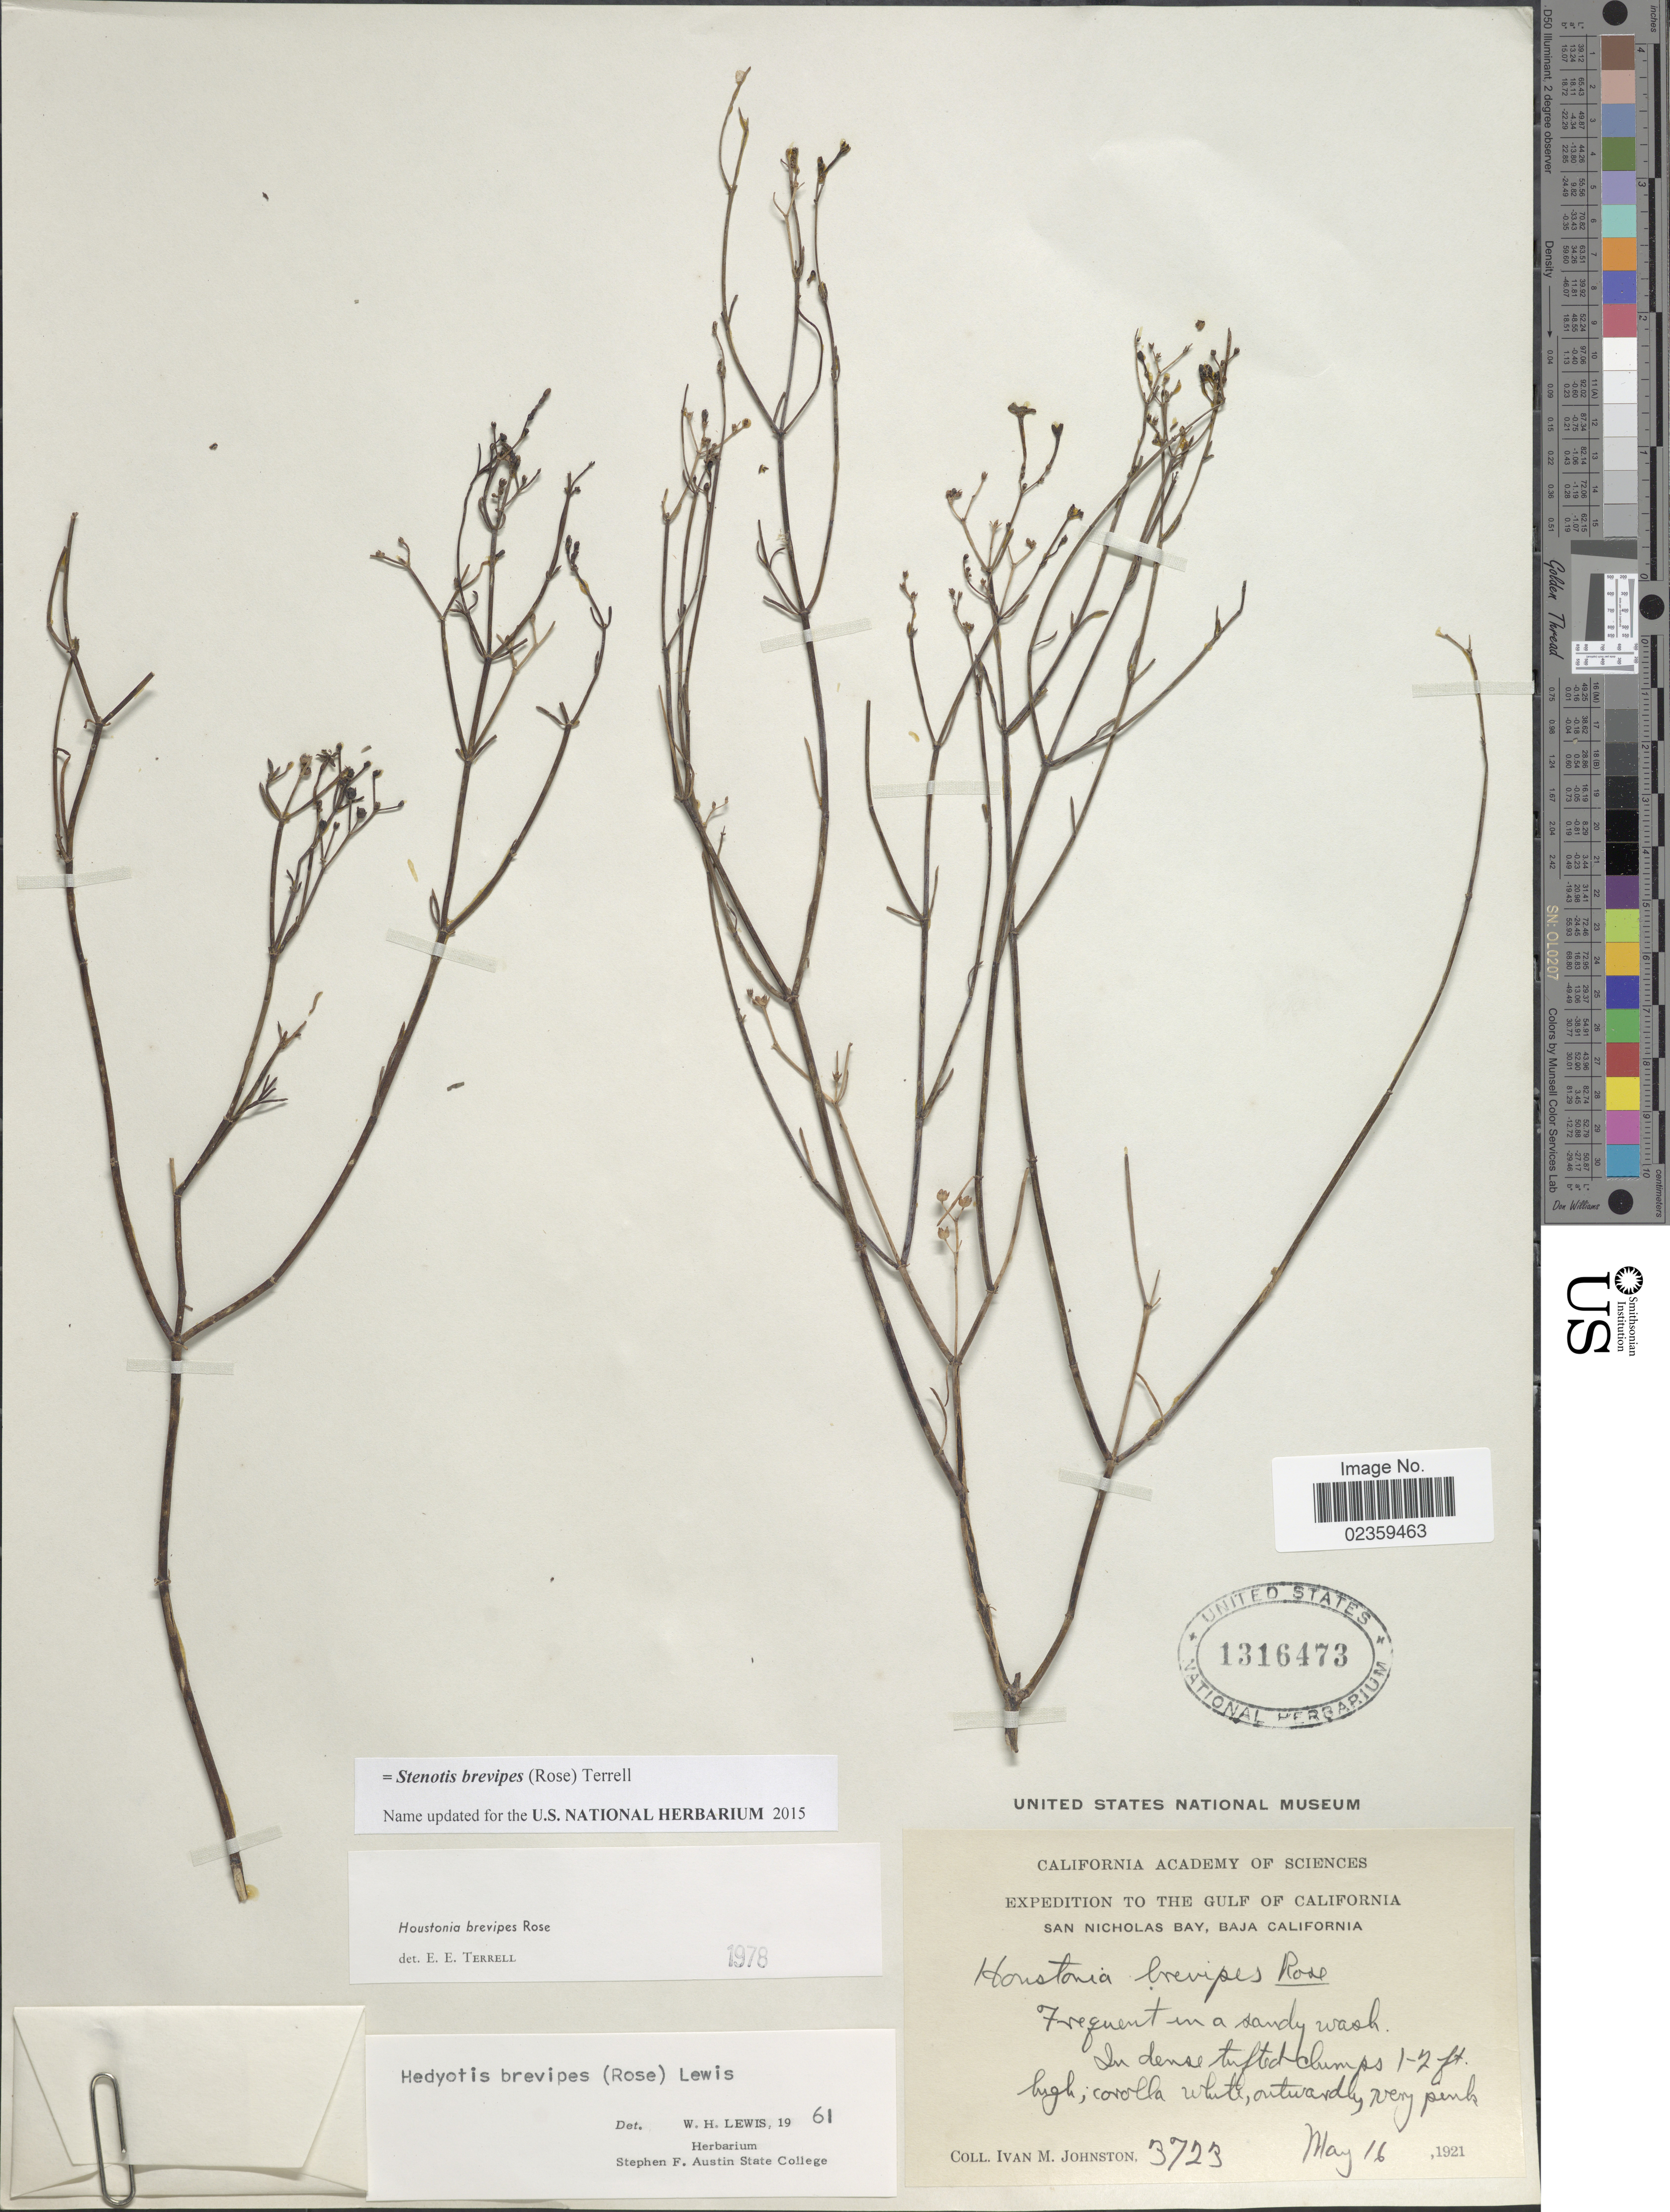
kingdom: Plantae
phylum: Tracheophyta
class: Magnoliopsida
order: Gentianales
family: Rubiaceae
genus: Stenotis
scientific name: Stenotis brevipes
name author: (Rose) Terrell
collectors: I.M. Johnston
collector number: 3723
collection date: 1921-05-16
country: Mexico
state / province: Baja California Sur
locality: Gulf of California. San Nicholas Bay, Baja California. Frequent in a sandy wash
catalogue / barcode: US 1316473